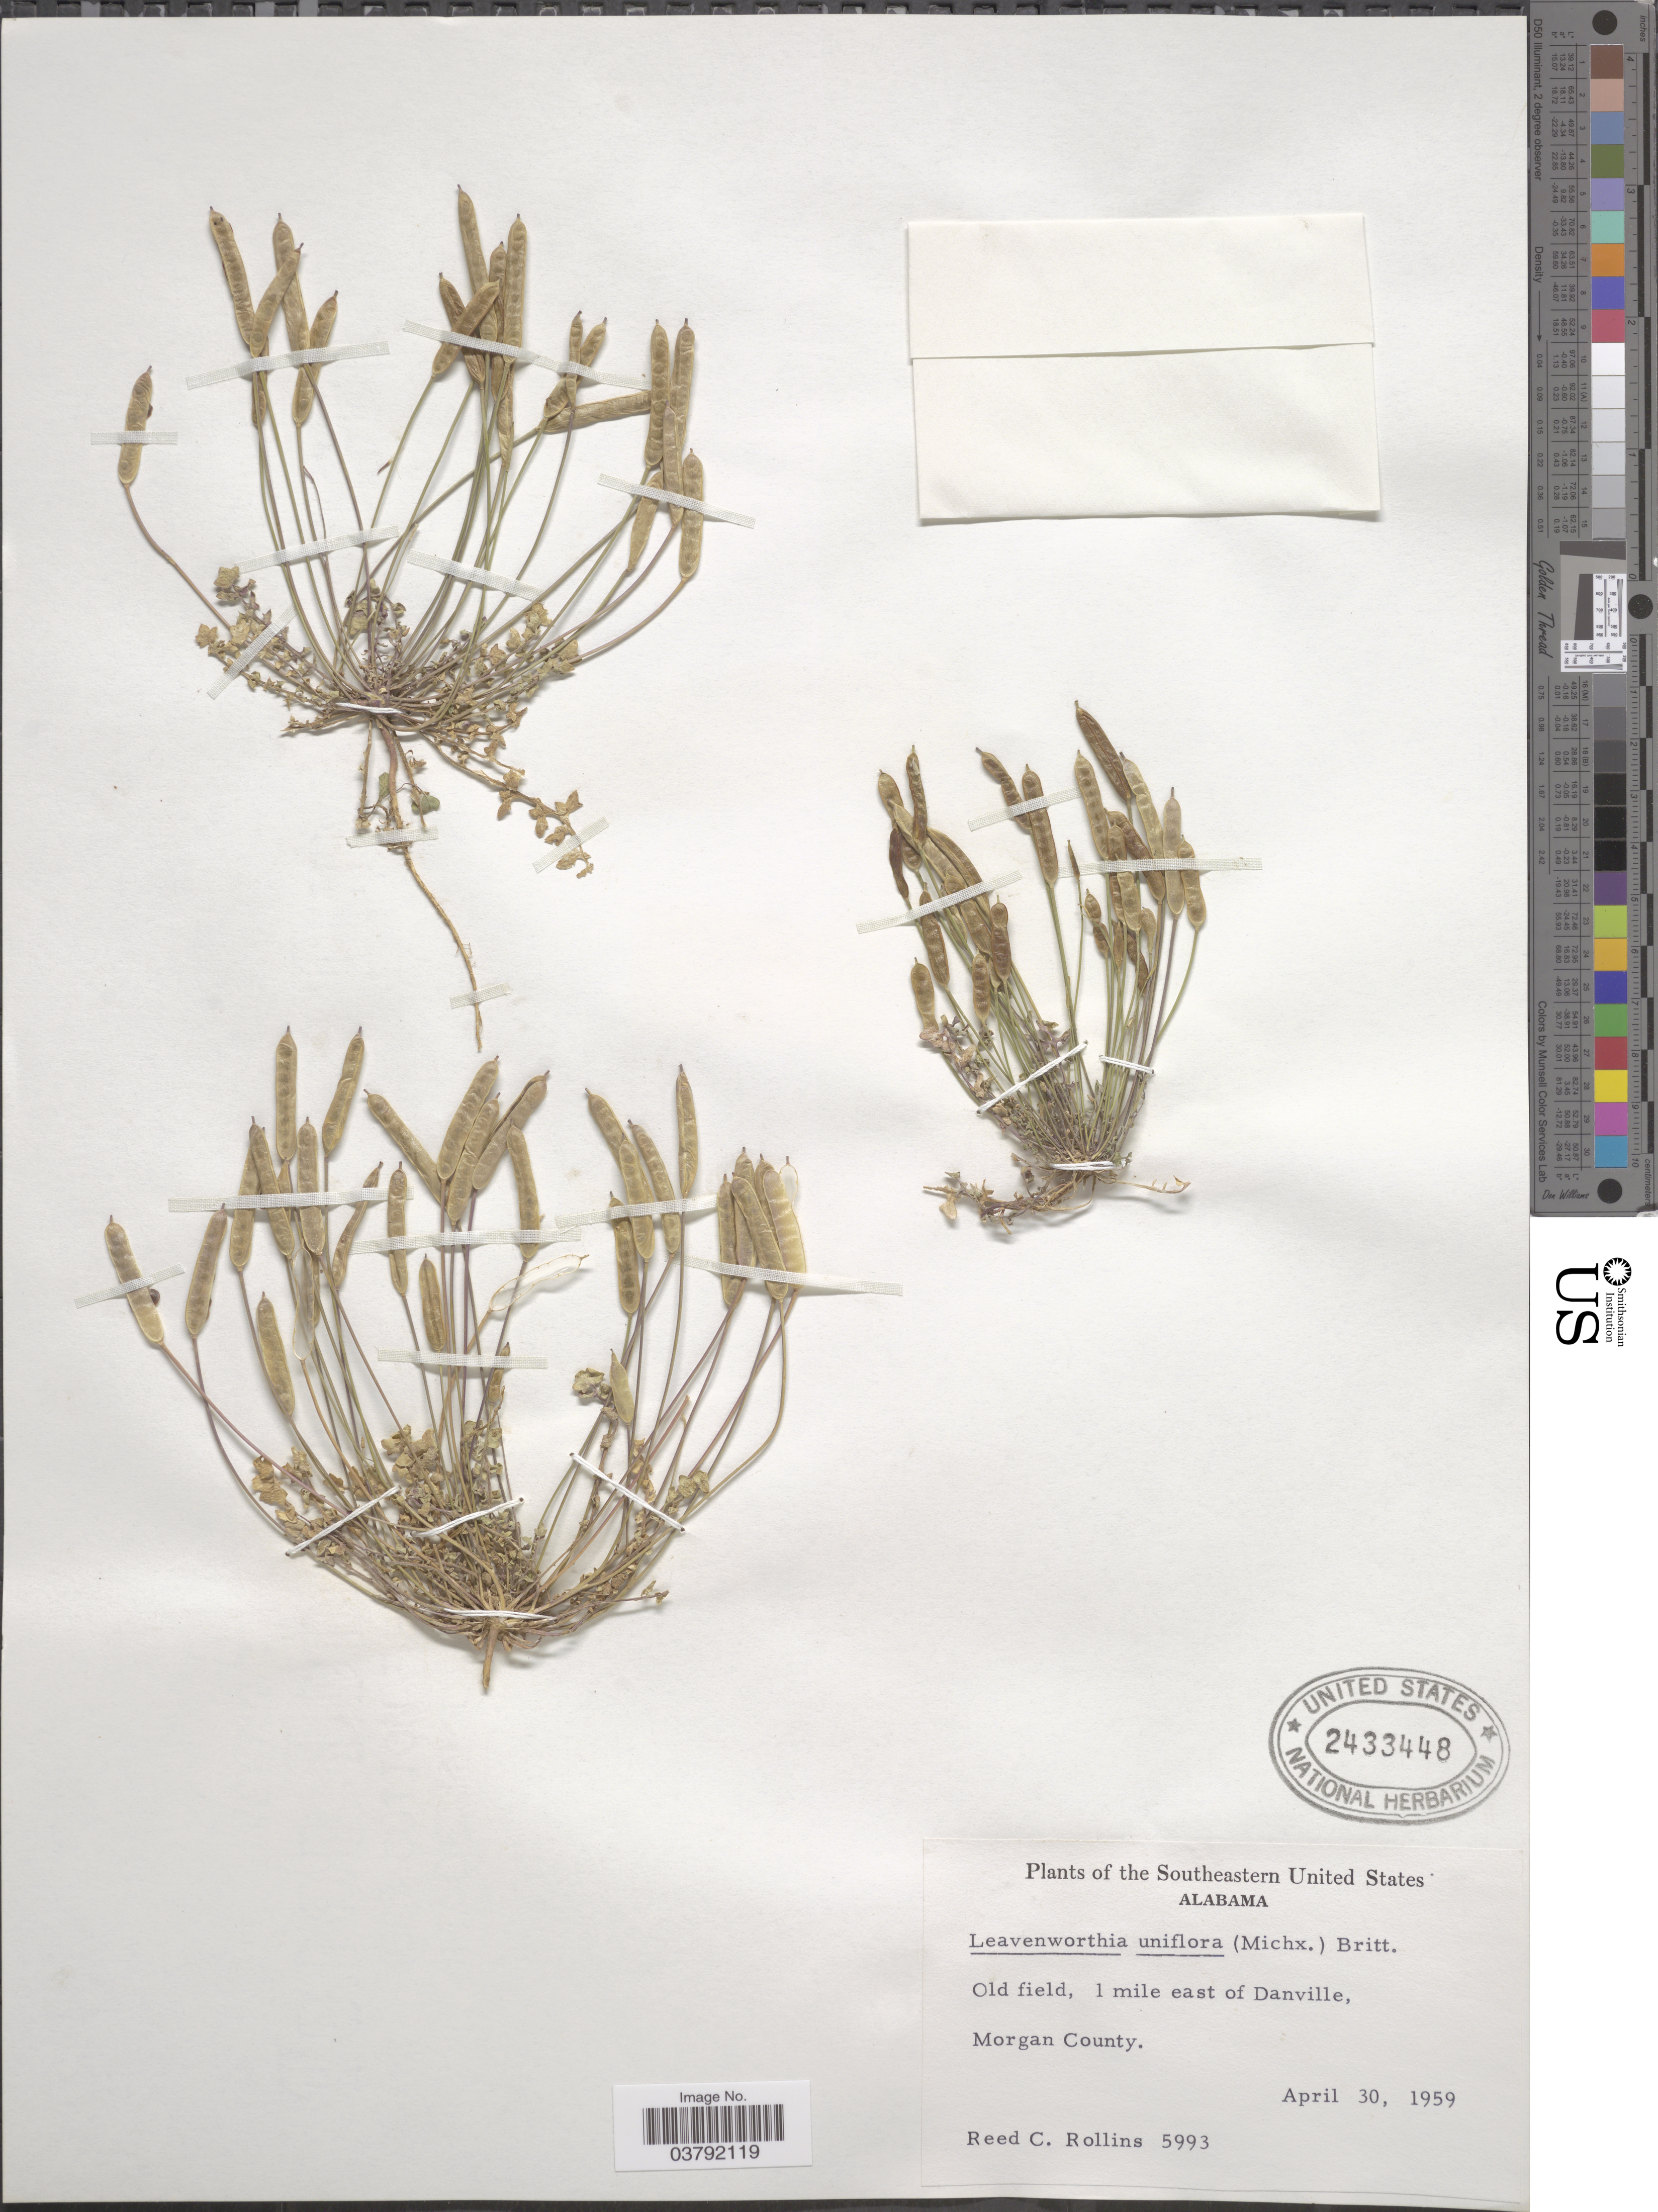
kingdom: Plantae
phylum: Tracheophyta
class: Magnoliopsida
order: Brassicales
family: Brassicaceae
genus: Leavenworthia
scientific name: Leavenworthia uniflora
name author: (Michx.) Britton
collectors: R. C. Rollins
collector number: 5993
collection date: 1959-04-30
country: United States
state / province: Alabama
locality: Southeastern United States. Old field, 1 mile east of Danville, Morgan County.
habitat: old field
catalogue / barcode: US 2433448